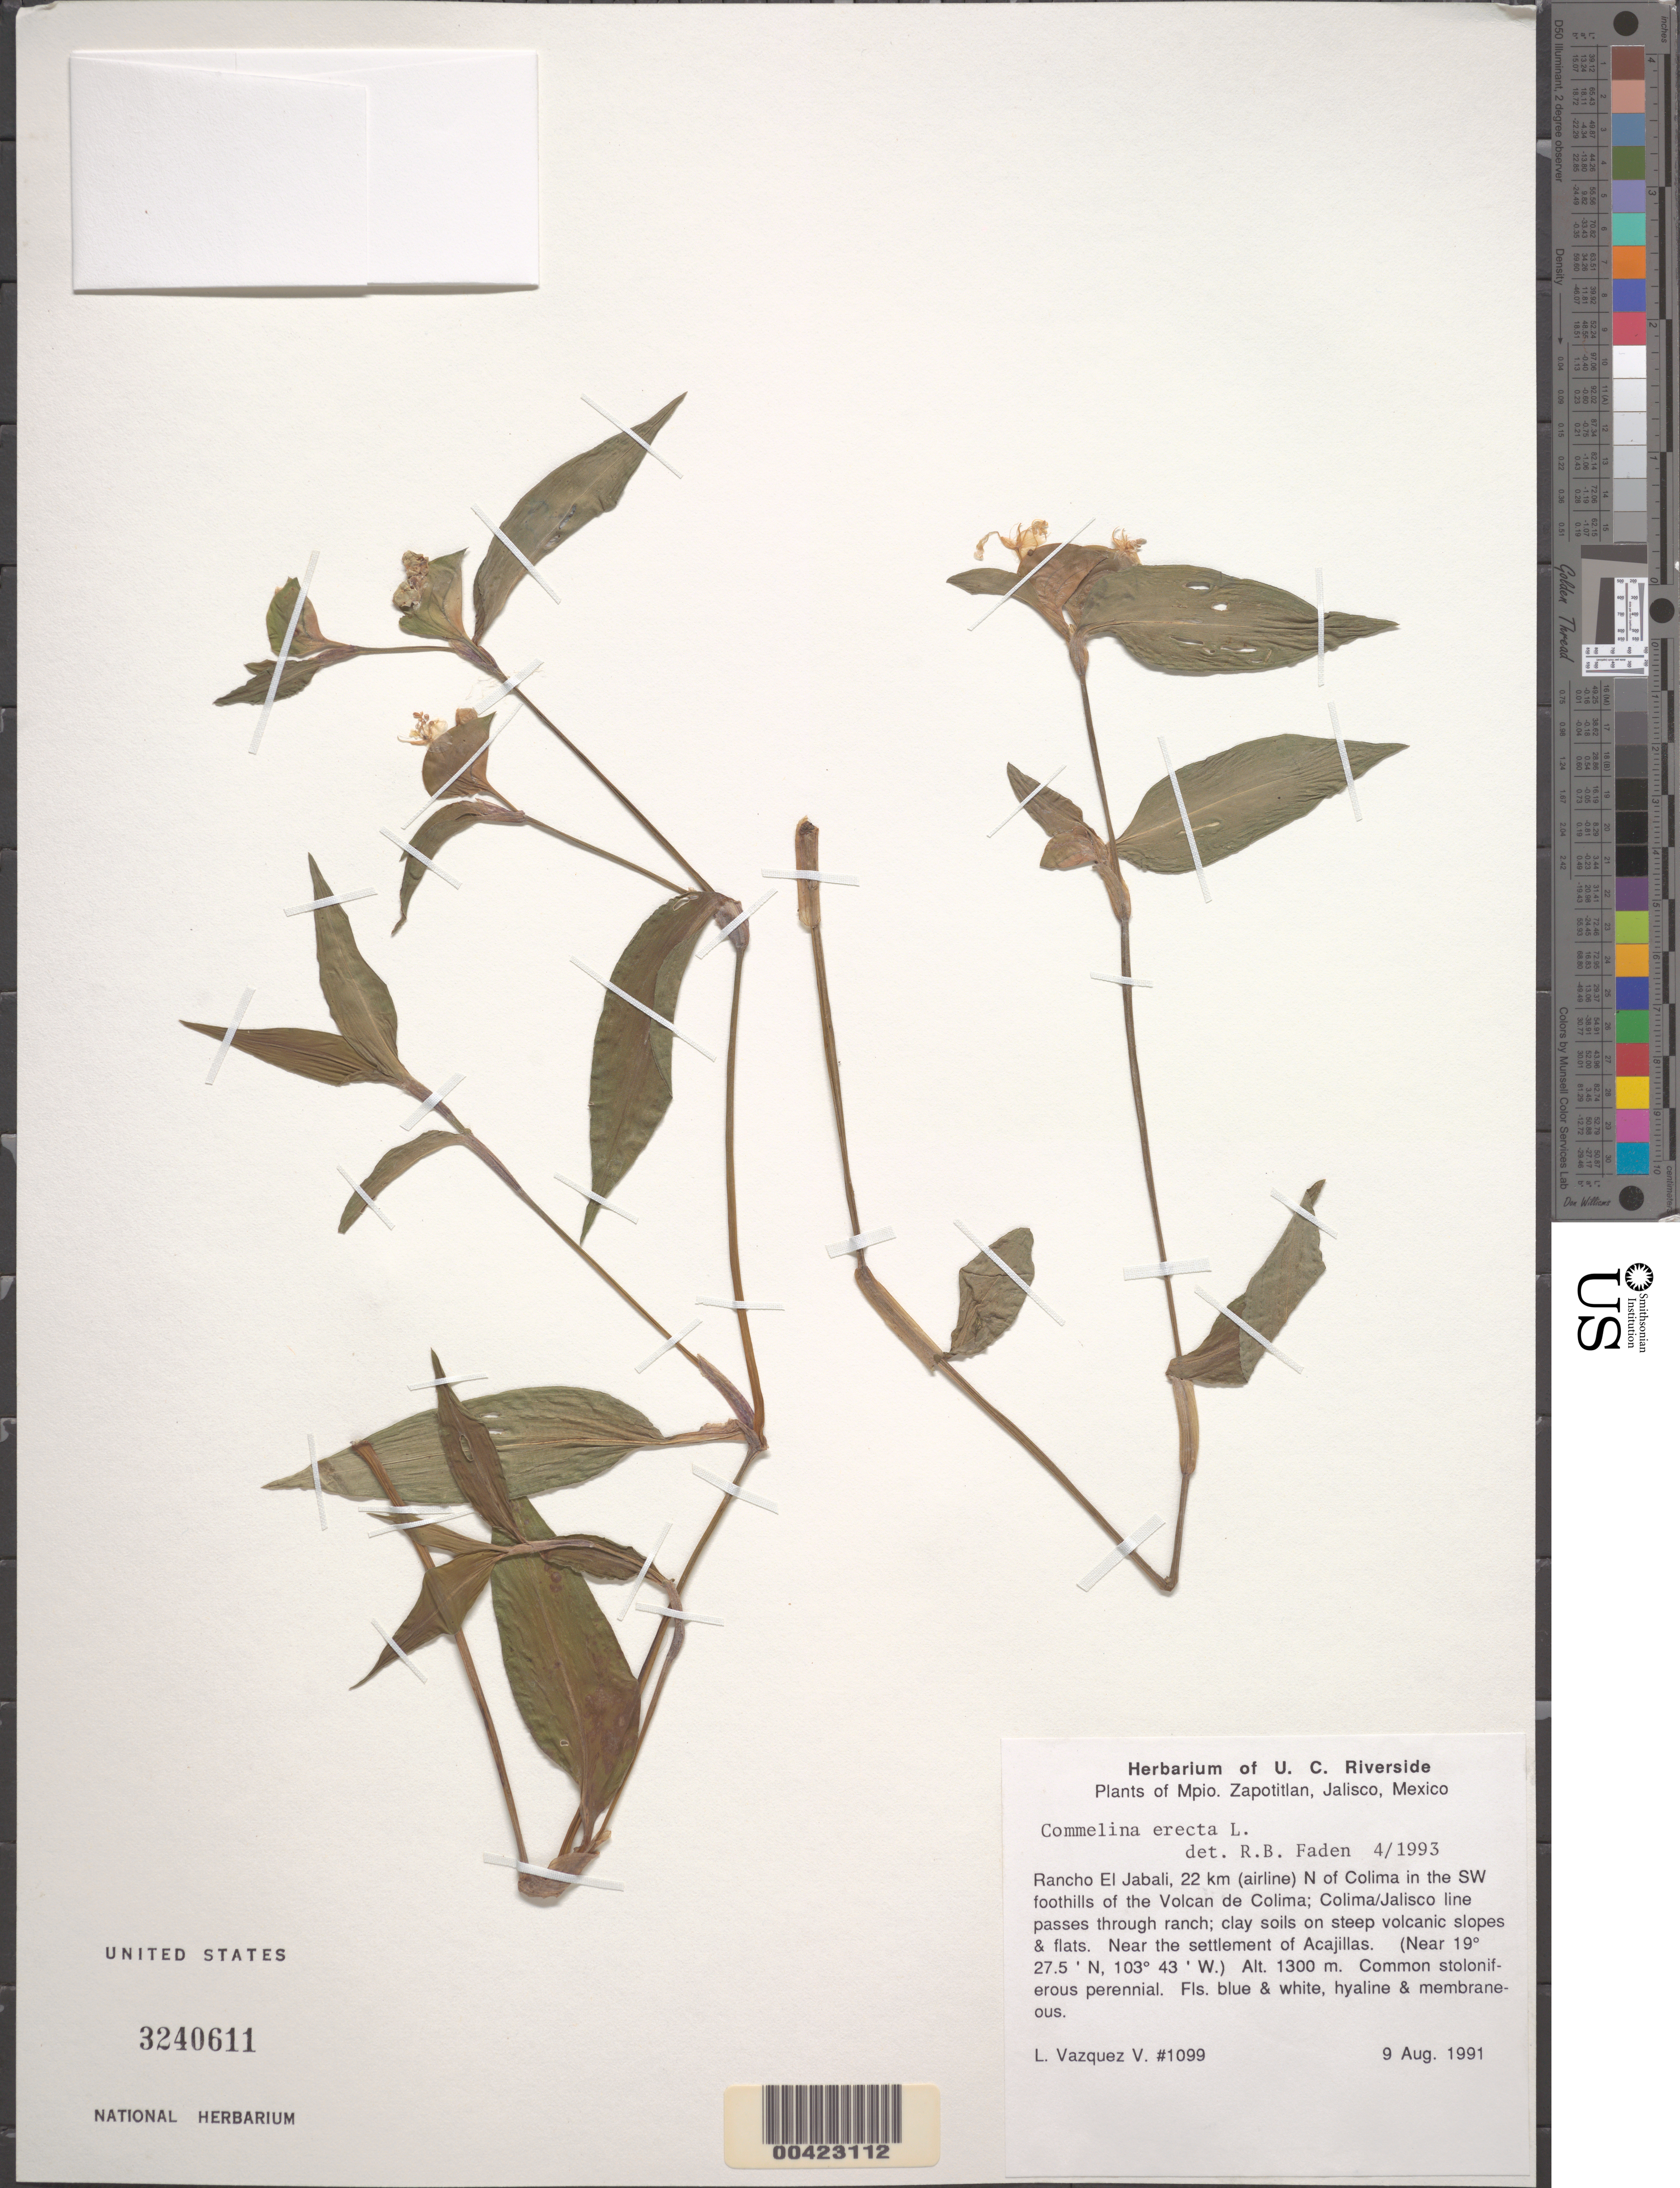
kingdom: Plantae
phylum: Tracheophyta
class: Liliopsida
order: Commelinales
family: Commelinaceae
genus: Commelina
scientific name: Commelina erecta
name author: L.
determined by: Faden, Robert B., (US), Smithsonian Institution - National Museum of Natural History (UNITED STATES)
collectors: L. Vazquez V.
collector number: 1099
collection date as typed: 09 Aug 1991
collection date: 1991-08-09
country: Mexico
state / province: Jalisco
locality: Rancho El Jabali, N of Colima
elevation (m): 1300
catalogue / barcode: US 3240611